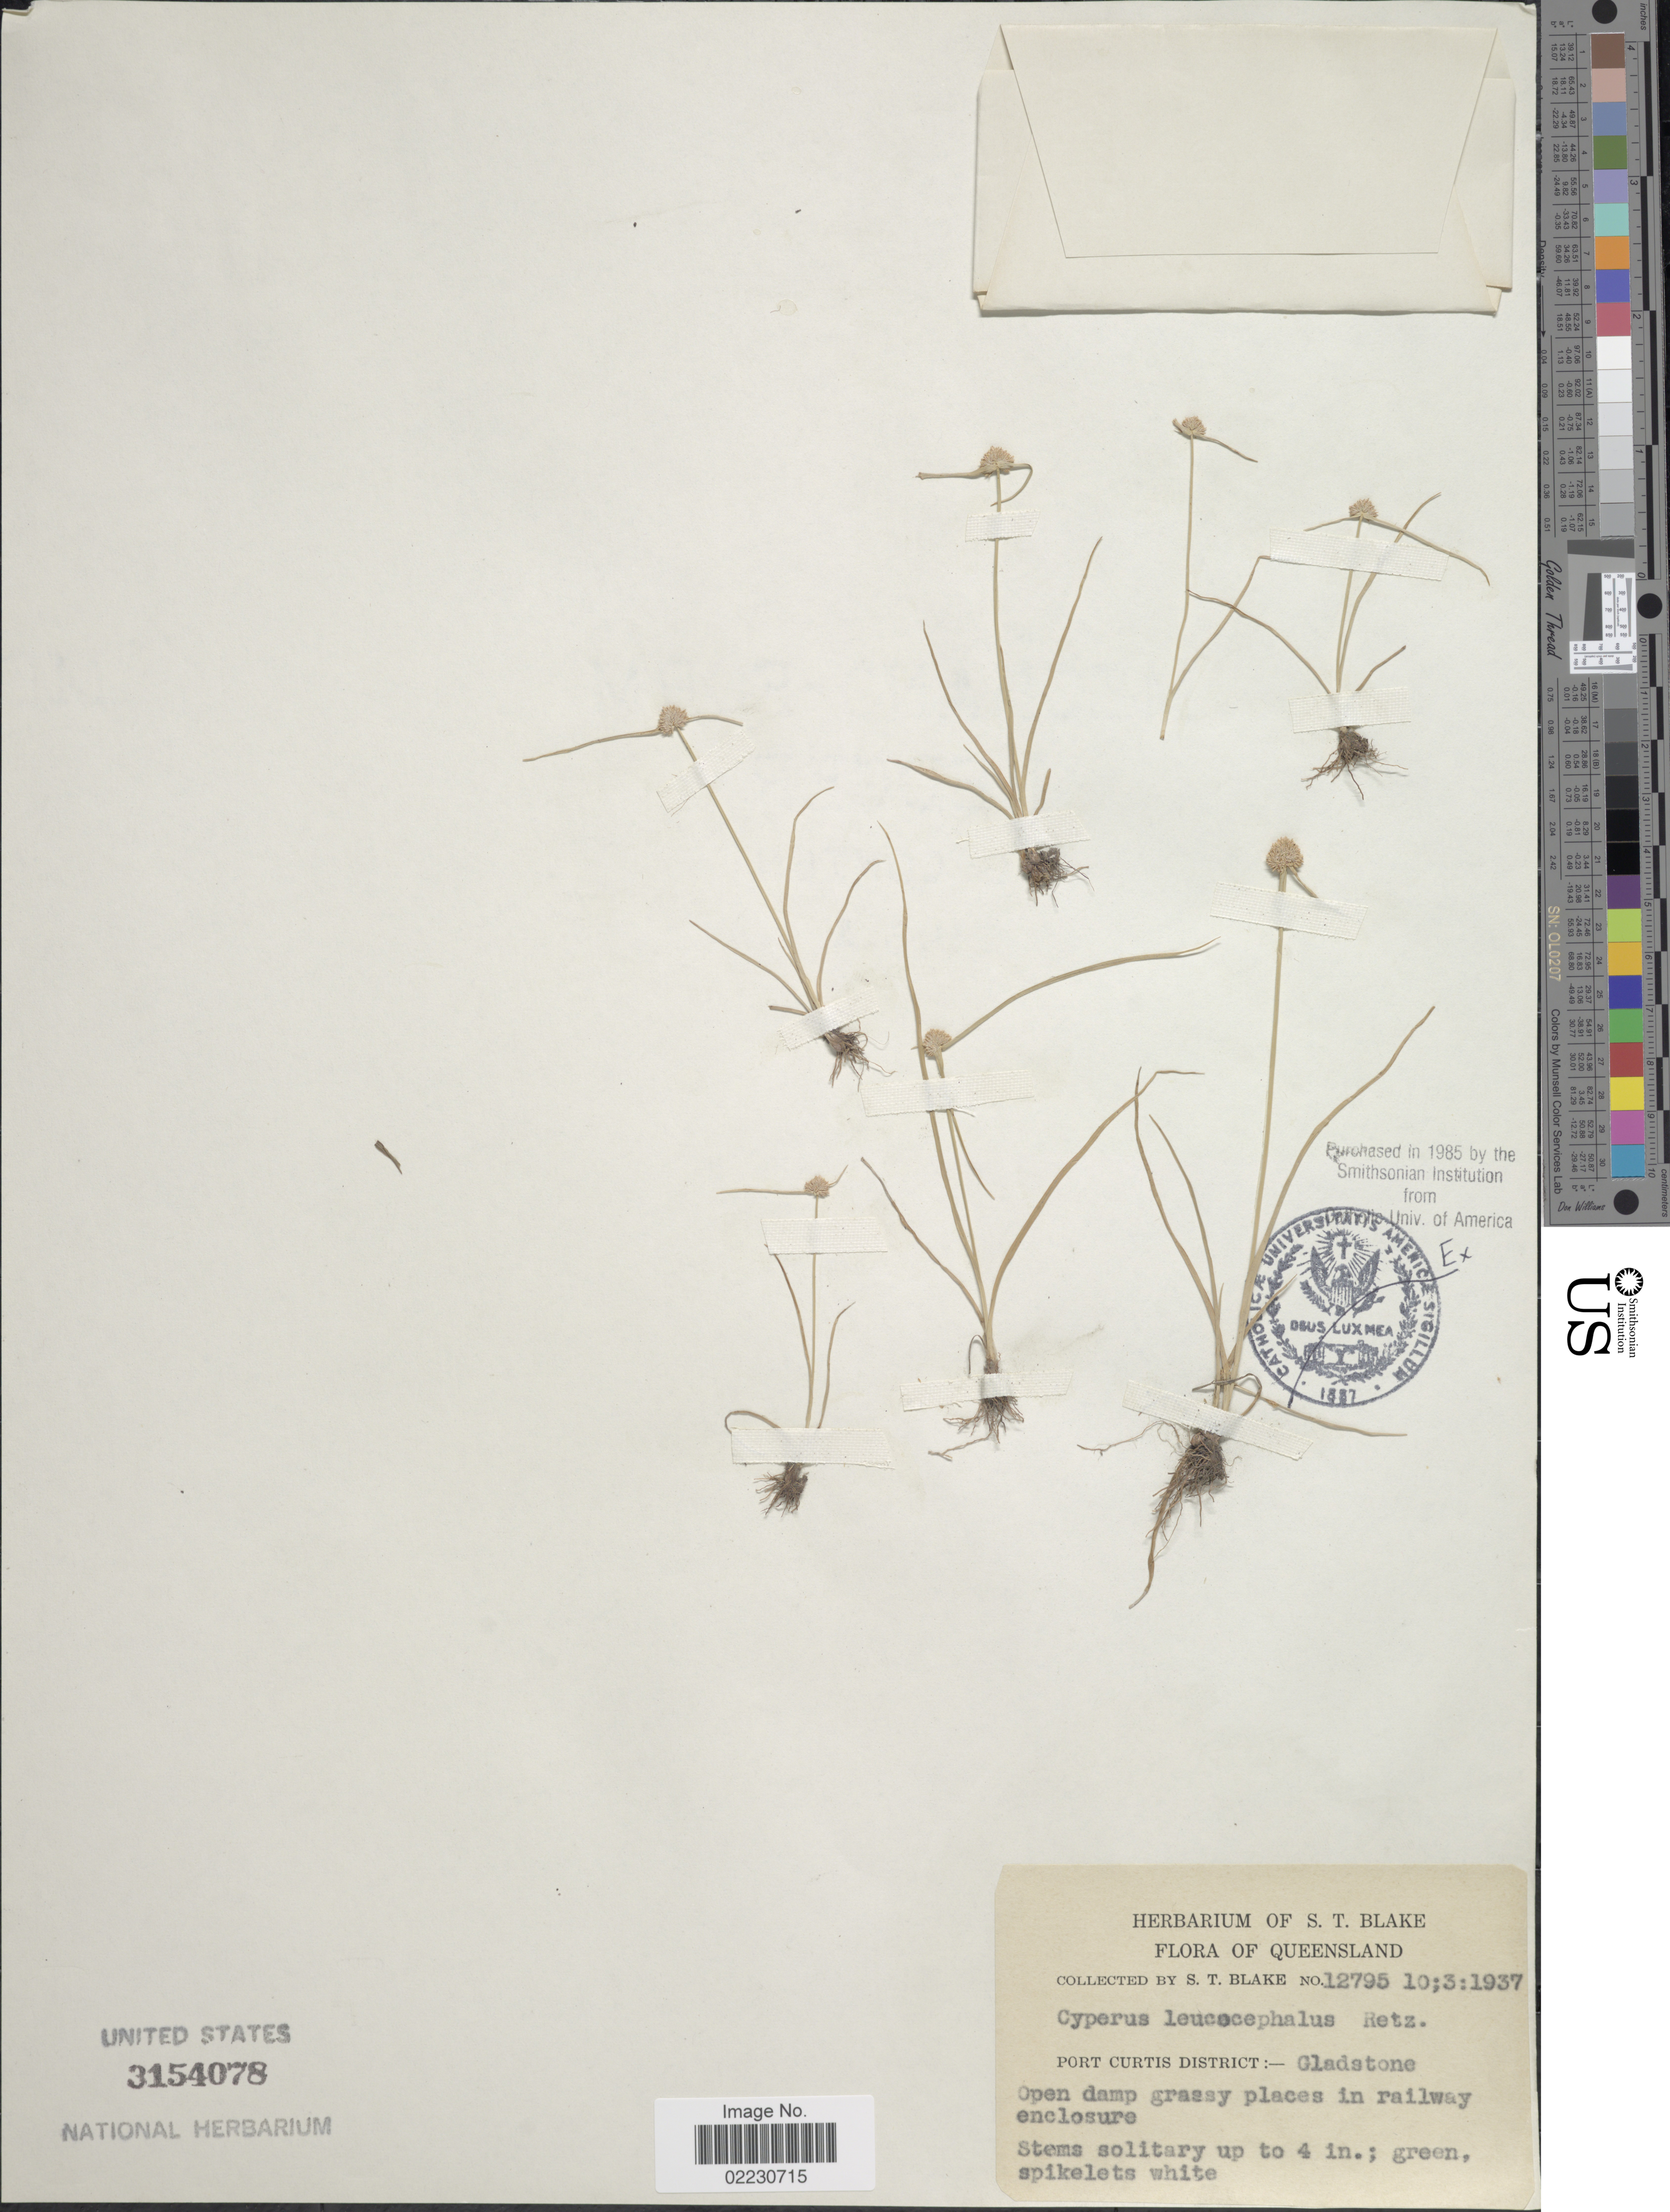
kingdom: Plantae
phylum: Tracheophyta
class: Liliopsida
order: Poales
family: Cyperaceae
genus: Cyperus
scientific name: Cyperus leucocephalus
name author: Retz.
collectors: S. T. Blake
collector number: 12795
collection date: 1937-03-10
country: Australia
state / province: Queensland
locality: Port curtis District:- Gladstone. open damp grassy places in railway enclosure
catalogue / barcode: US 3154078